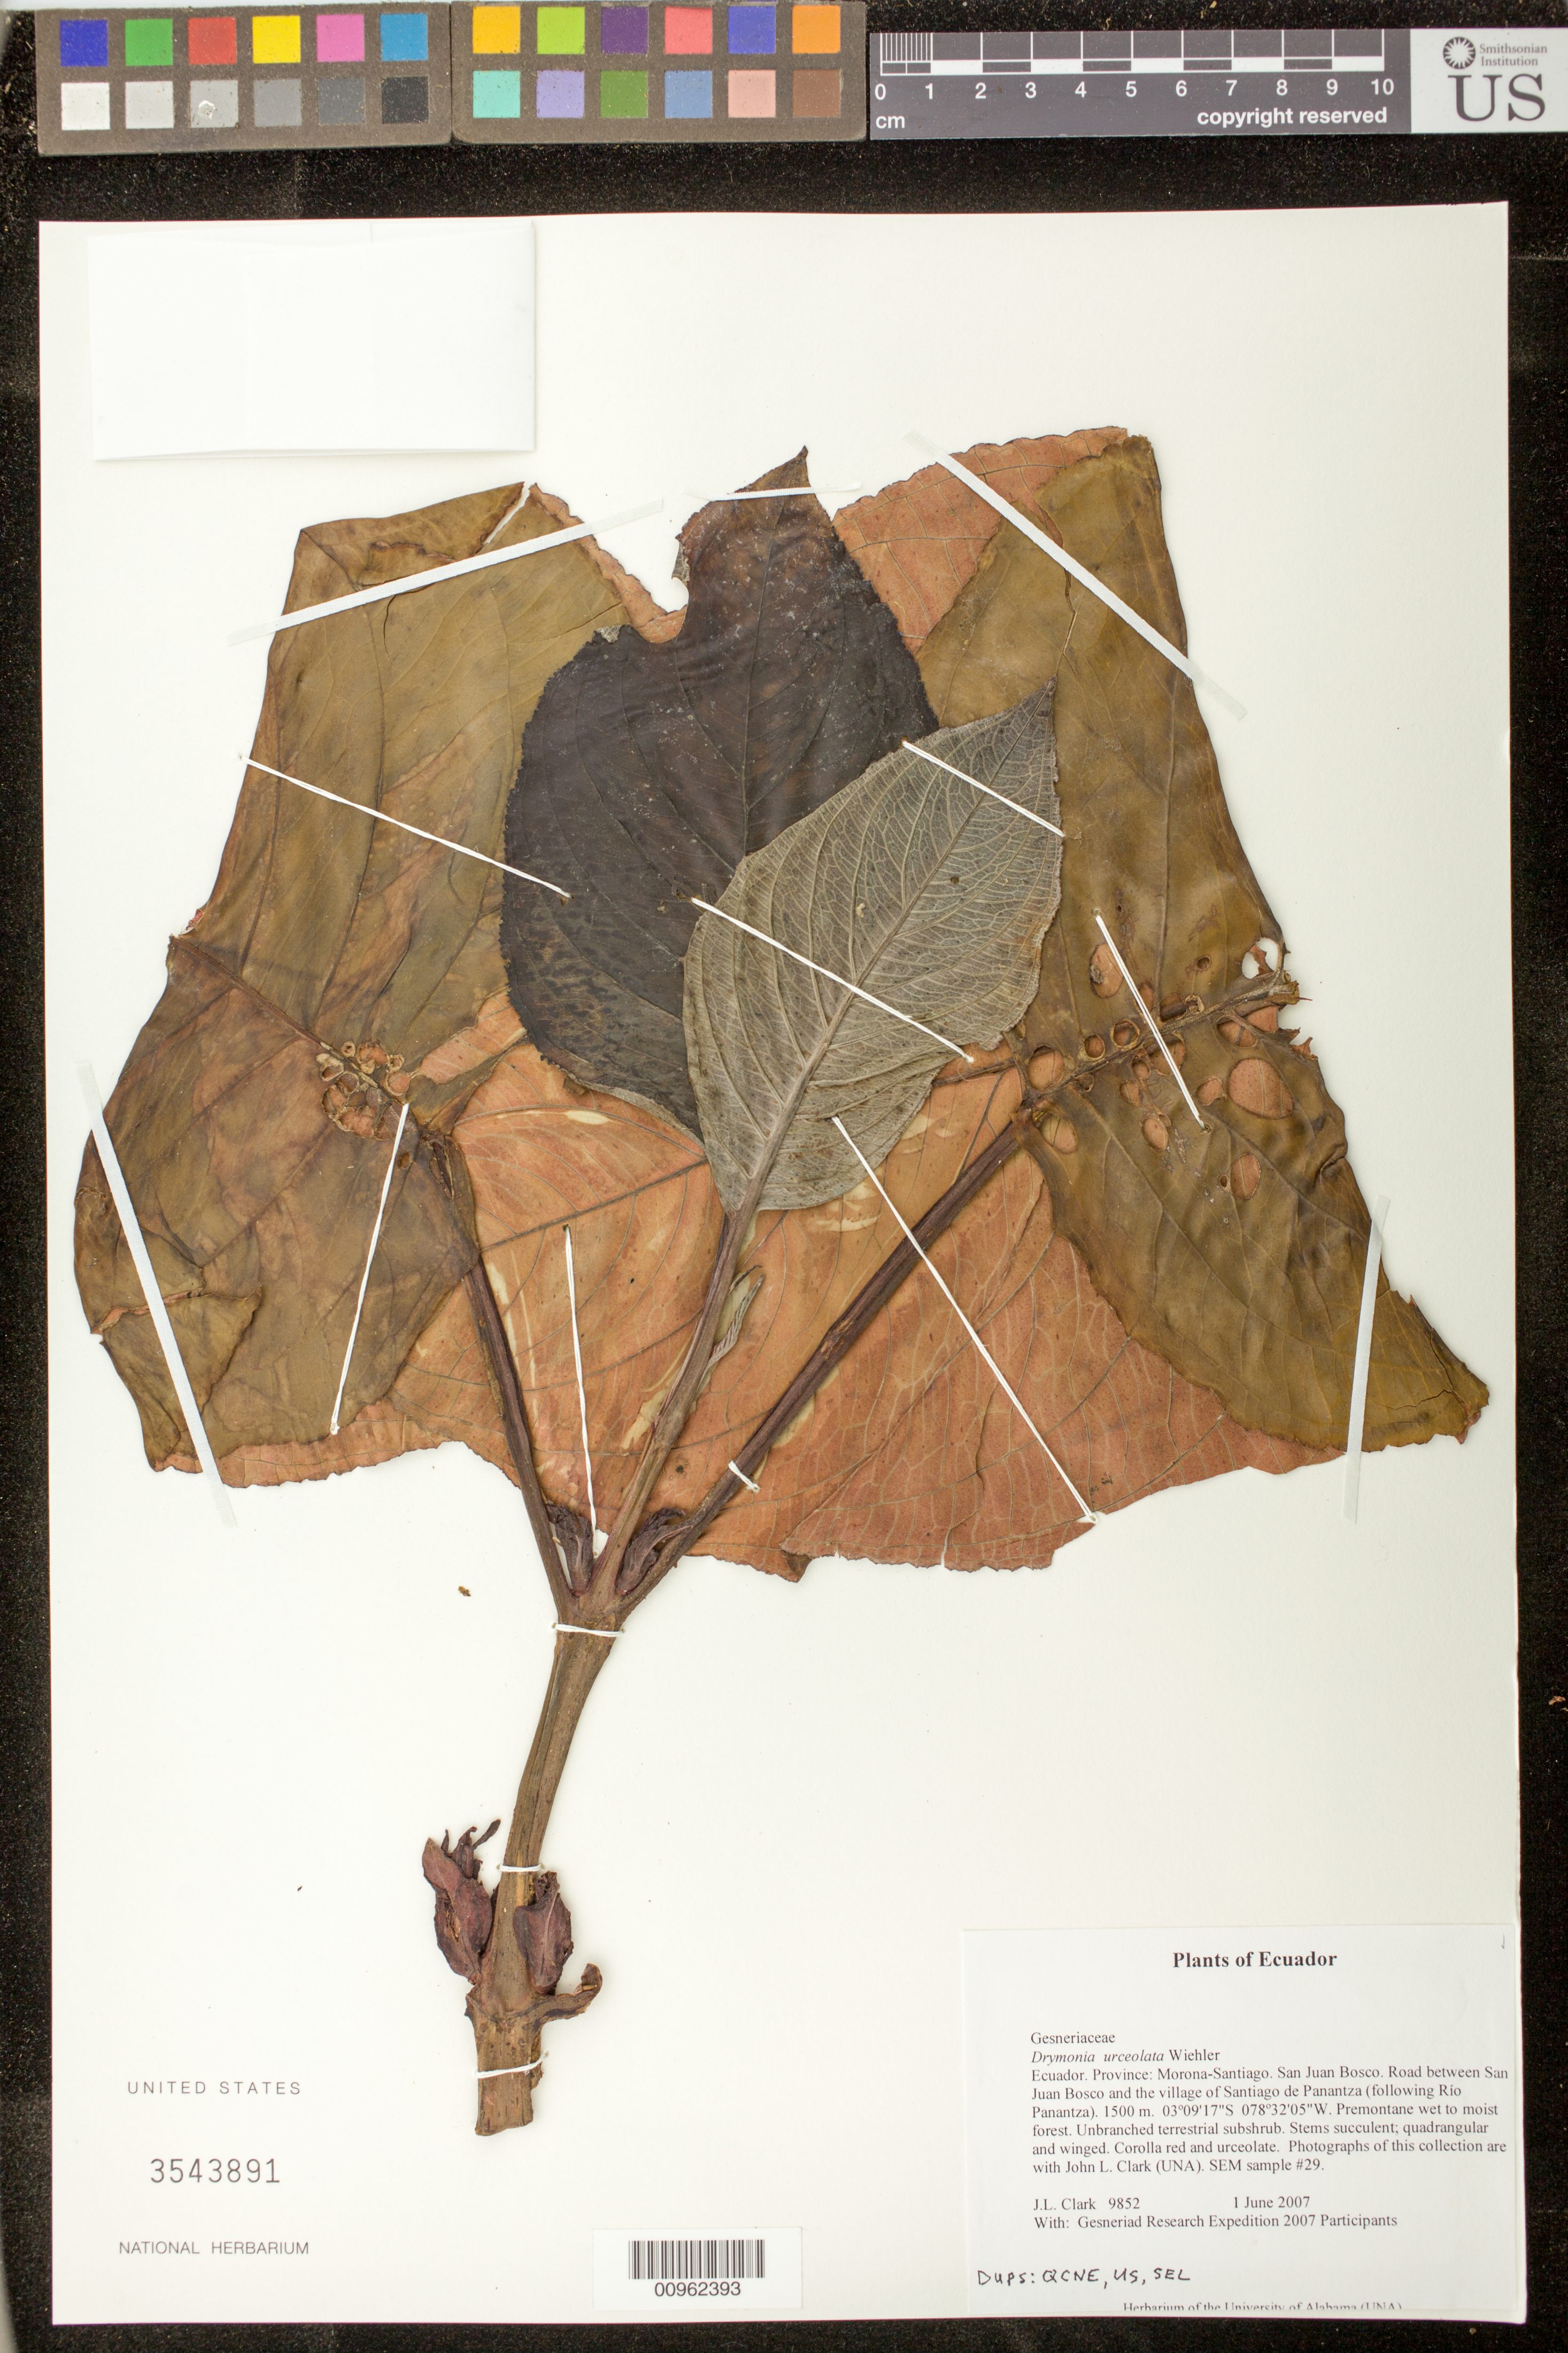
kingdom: Plantae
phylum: Tracheophyta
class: Magnoliopsida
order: Lamiales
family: Gesneriaceae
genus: Drymonia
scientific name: Drymonia urceolata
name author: Wiehler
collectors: J. L. Clark & Gesneriad Research Expedition 2007 Participants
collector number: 9852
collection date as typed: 01 Jun 2007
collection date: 2007-06-01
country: Ecuador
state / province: Morona-Santiago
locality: San Juan Bosco. Road between San Juan Bosco and the village of Santiago de Panantza (following Río Panantza)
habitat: Premontane wet to moist forest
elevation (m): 1500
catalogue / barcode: US 3543891